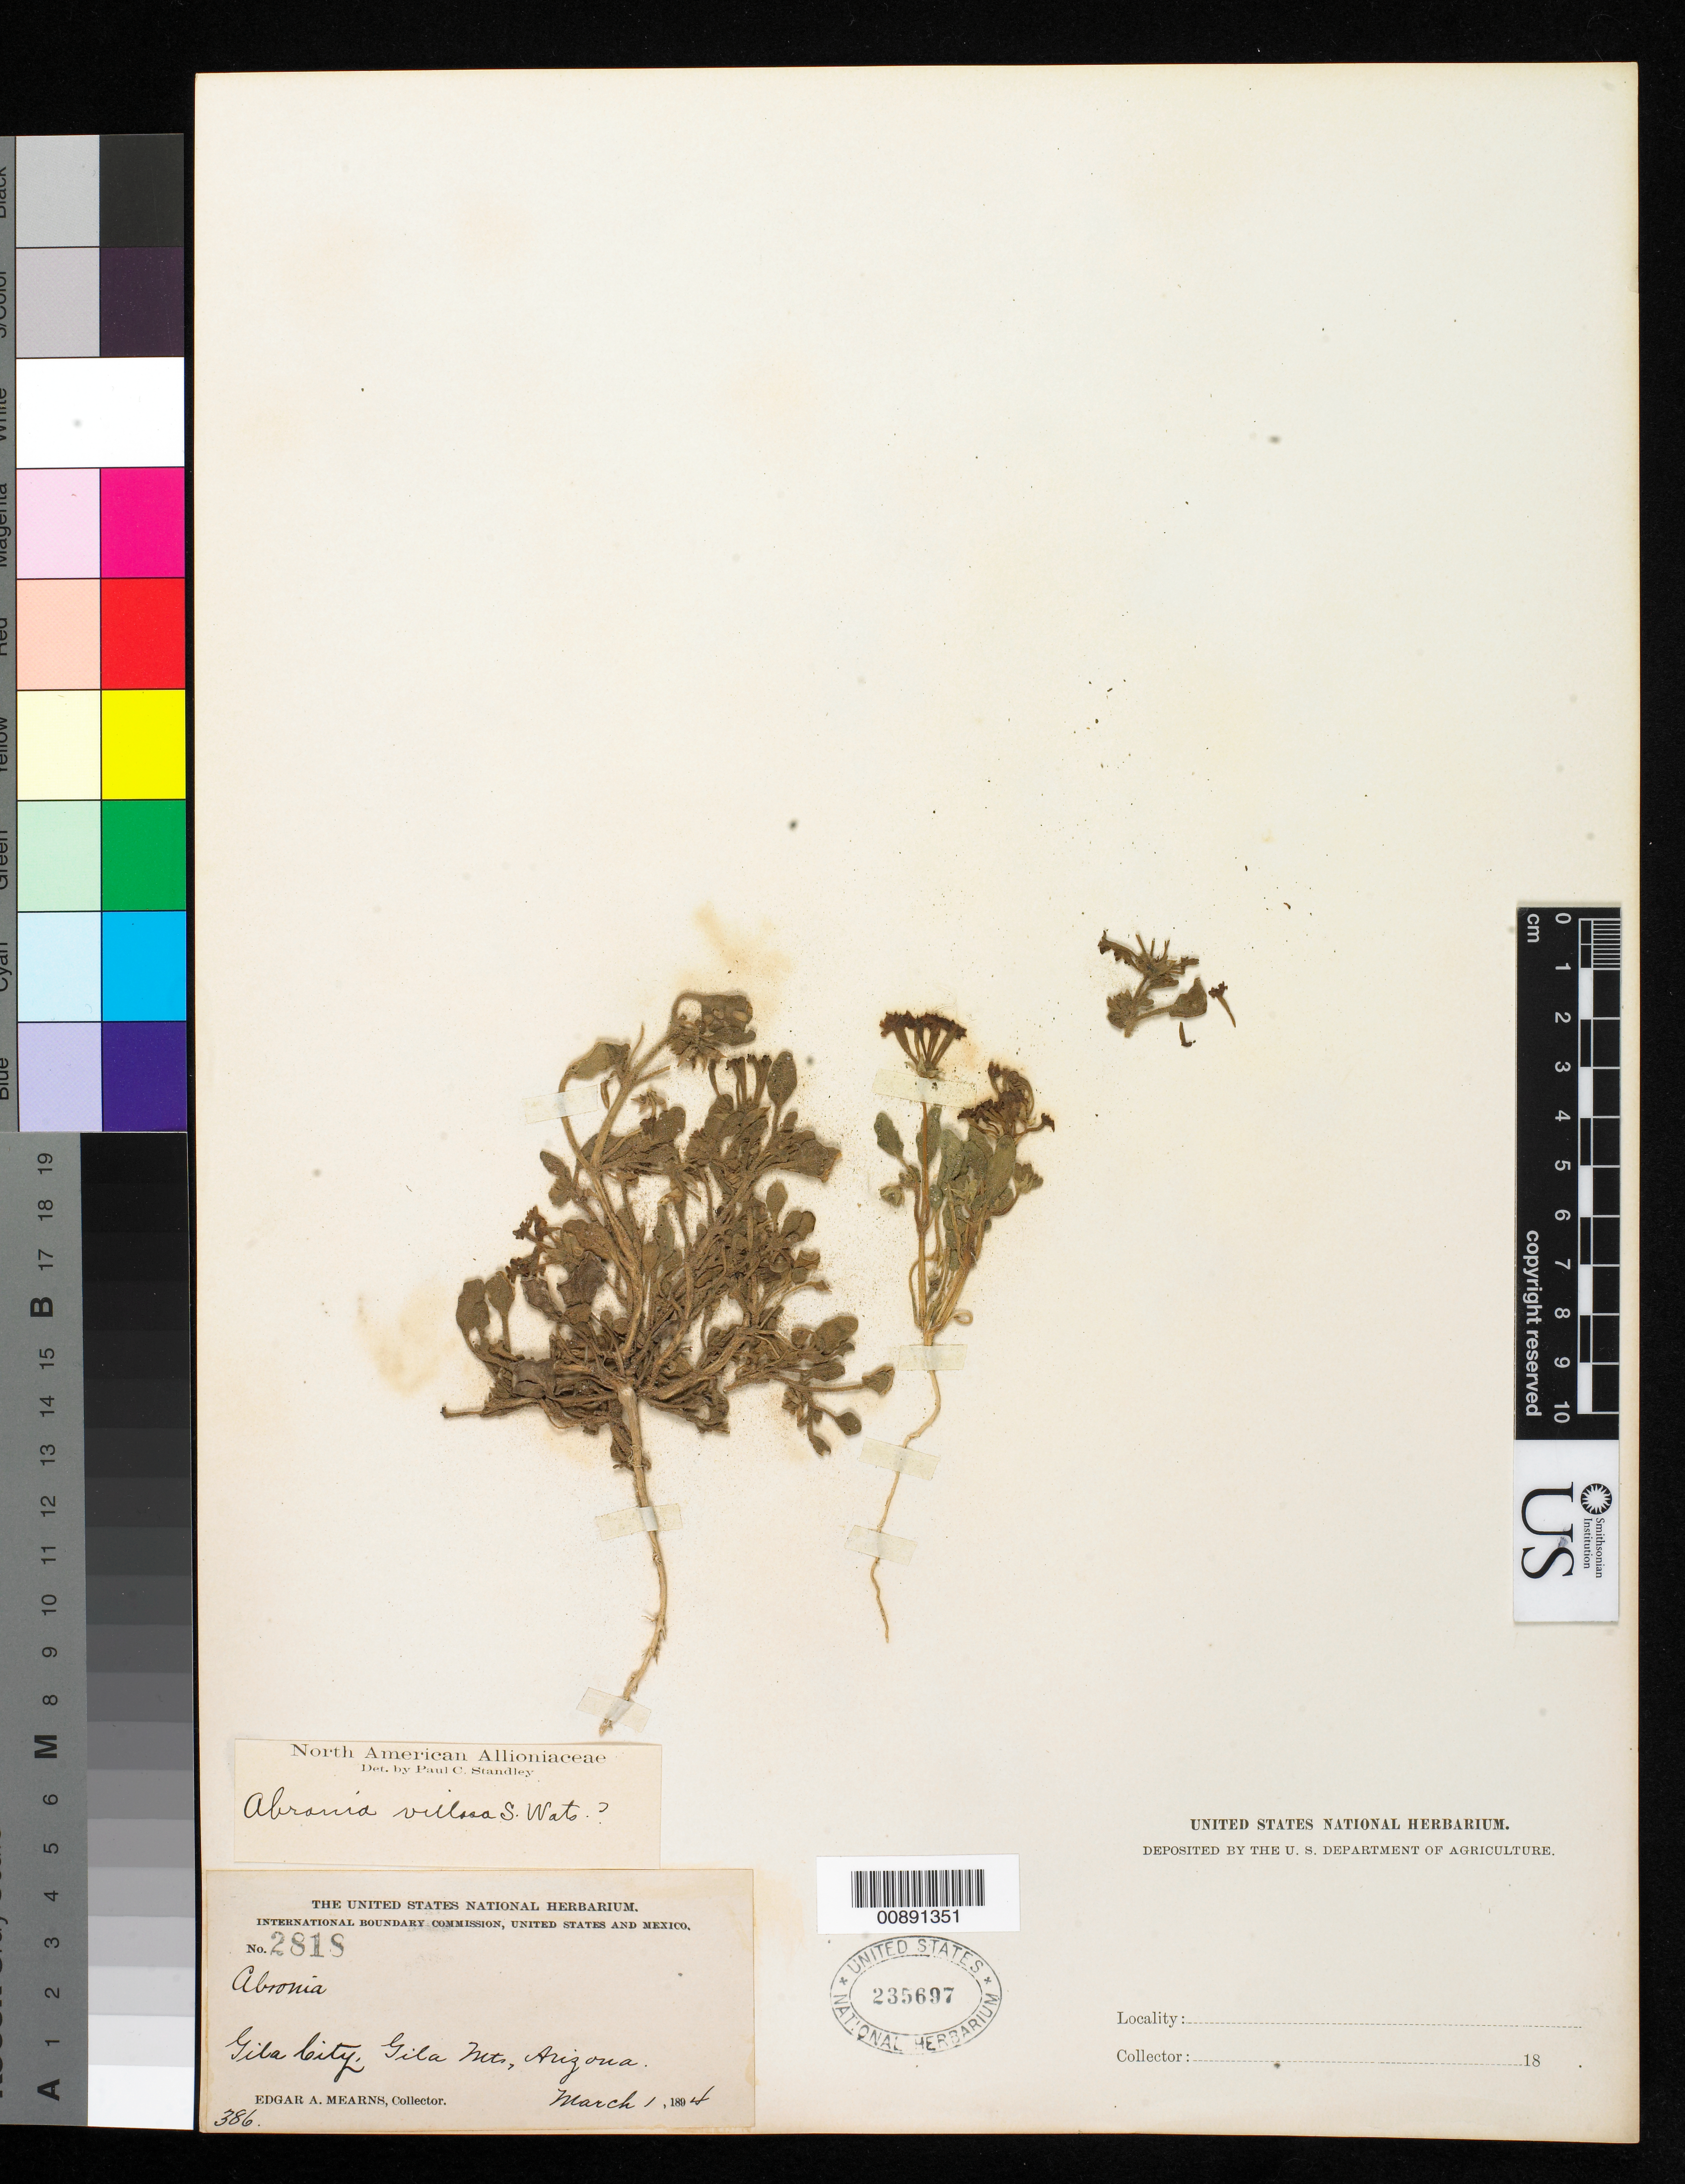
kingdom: Plantae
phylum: Tracheophyta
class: Magnoliopsida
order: Caryophyllales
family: Nyctaginaceae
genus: Abronia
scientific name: Abronia villosa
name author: S. Watson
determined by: Standley, Paul C.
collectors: E. A. Mearns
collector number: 2818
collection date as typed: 01 Mar 1894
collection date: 1894-03-01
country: United States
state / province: Arizona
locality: Gila City, Gila Mts.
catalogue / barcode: US 235697